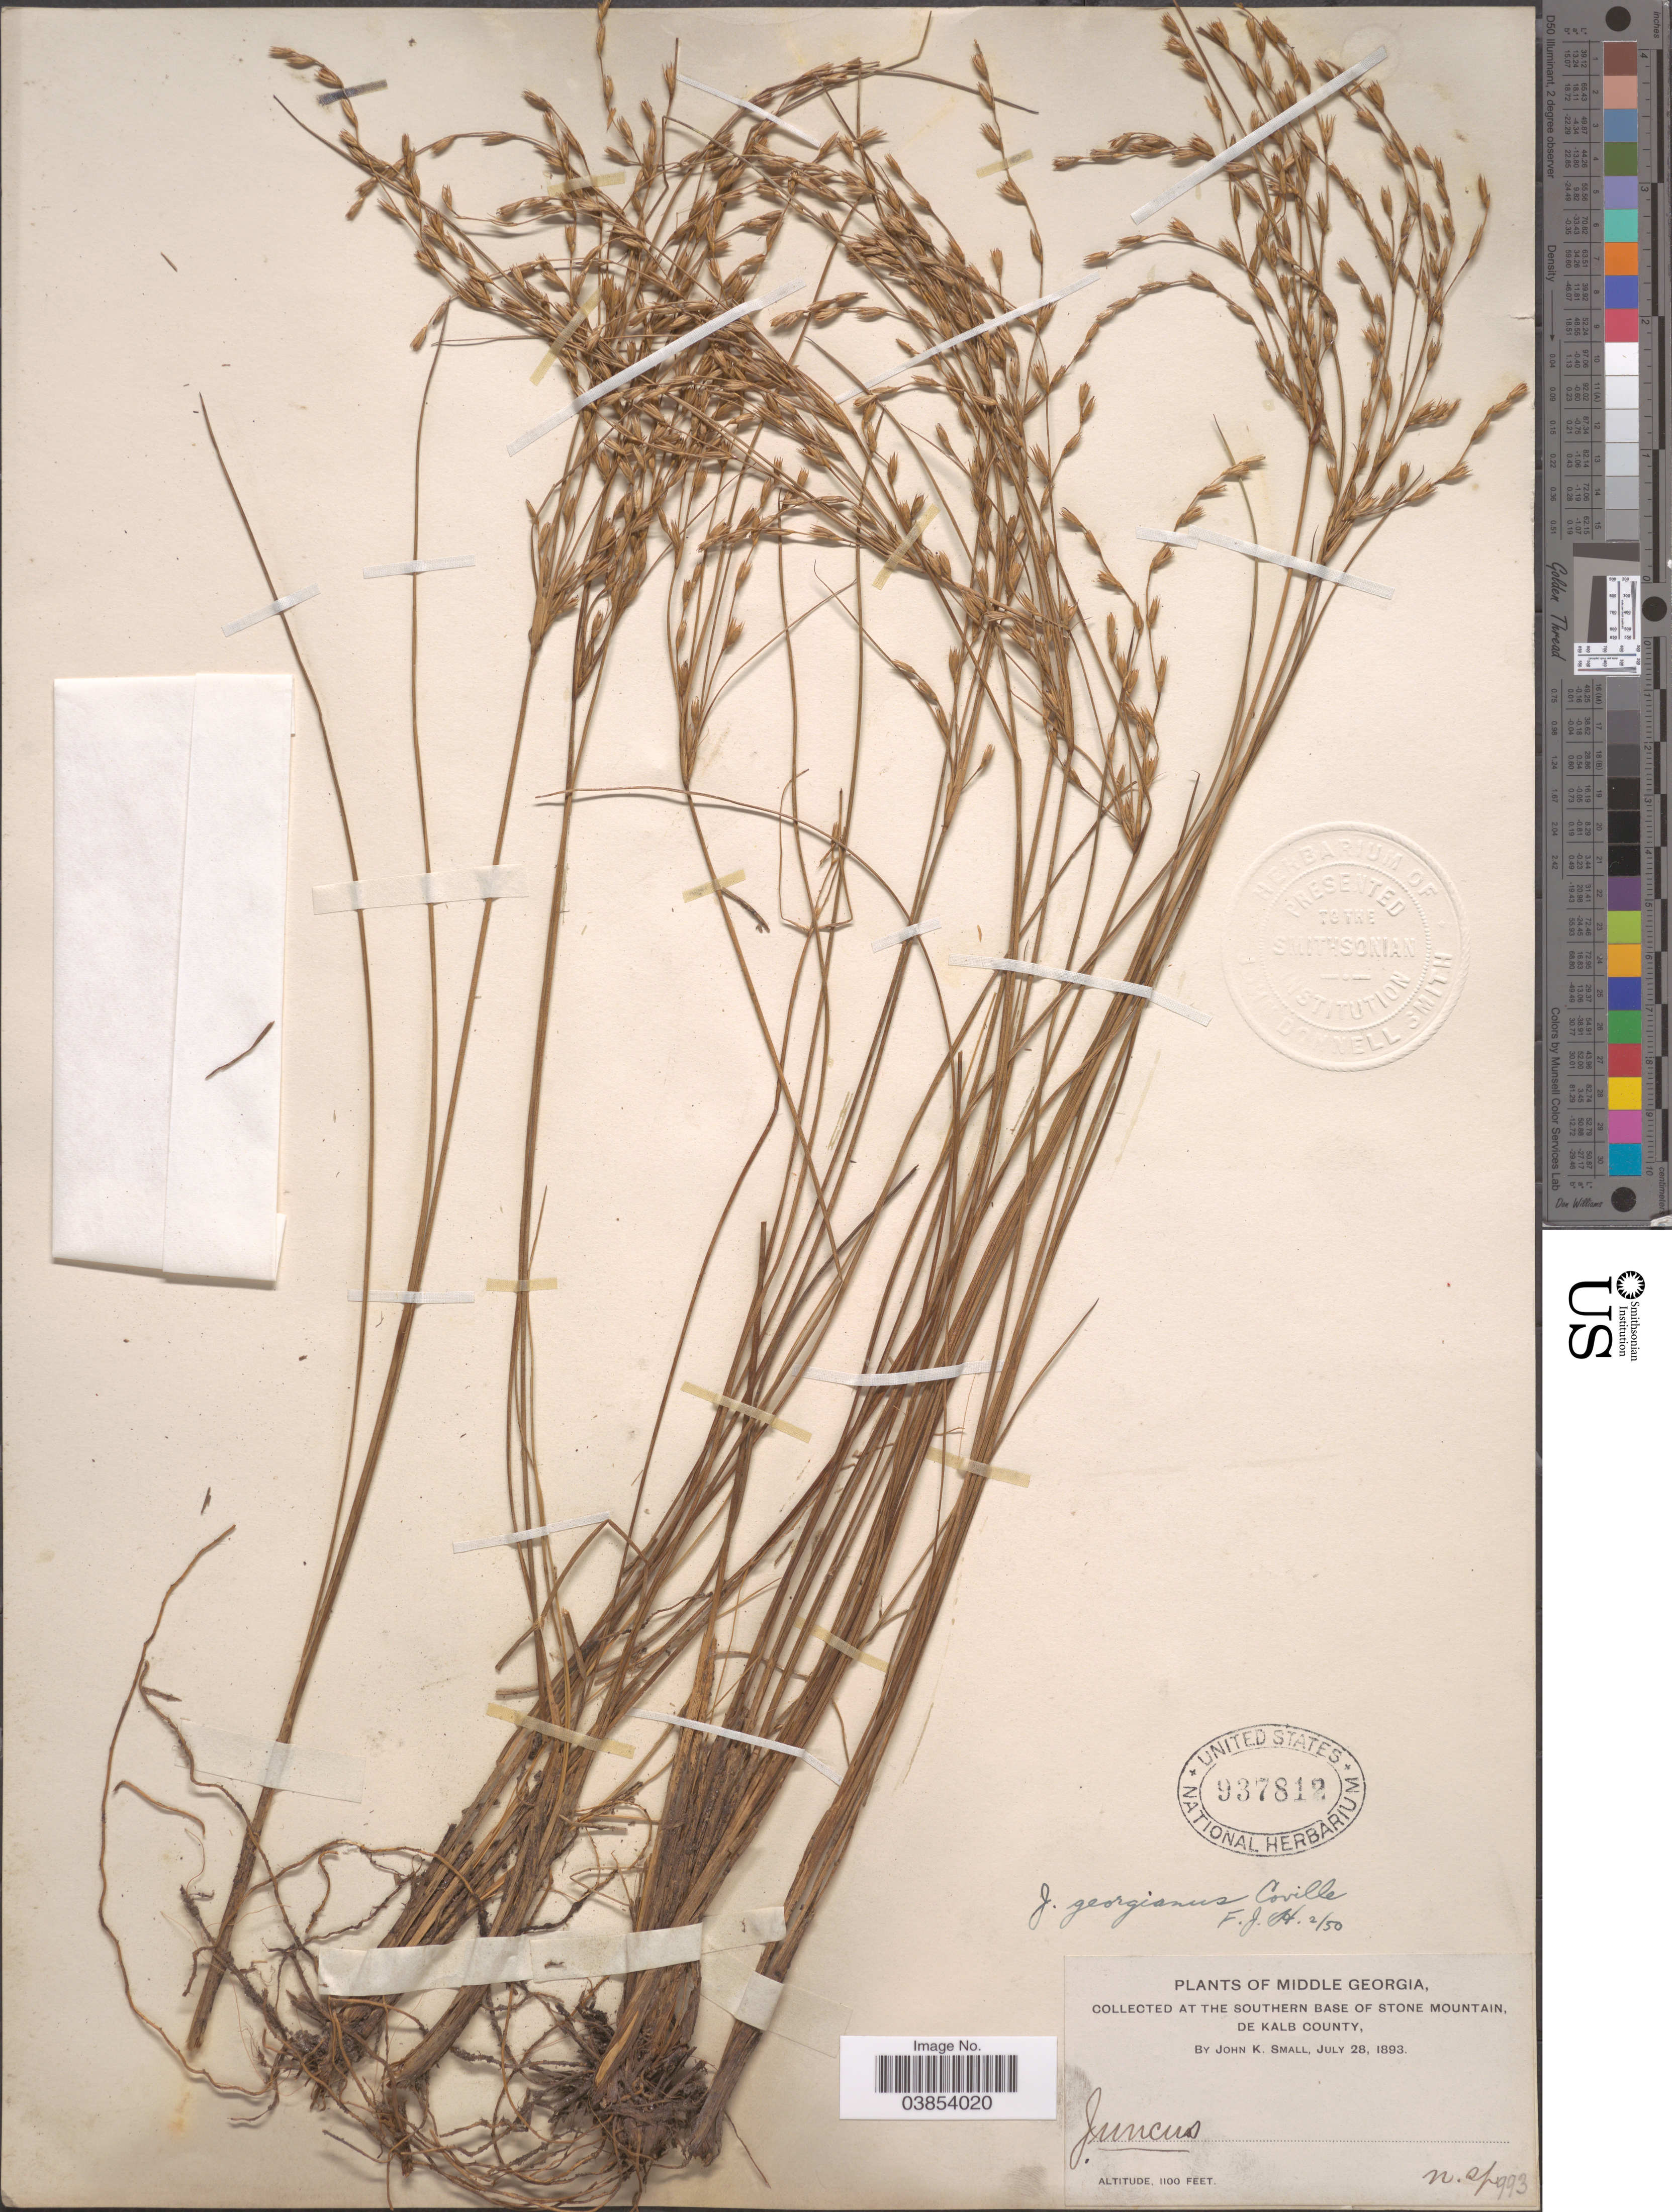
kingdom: Plantae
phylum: Tracheophyta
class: Liliopsida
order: Poales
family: Juncaceae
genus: Juncus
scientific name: Juncus georgianus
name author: Coville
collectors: J. K. Small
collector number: sp993*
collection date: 1893-07-28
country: United States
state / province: Georgia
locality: Middle Georgia. At the southern base of Stone Mountain, De Kalb County.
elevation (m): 335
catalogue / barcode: US 937812